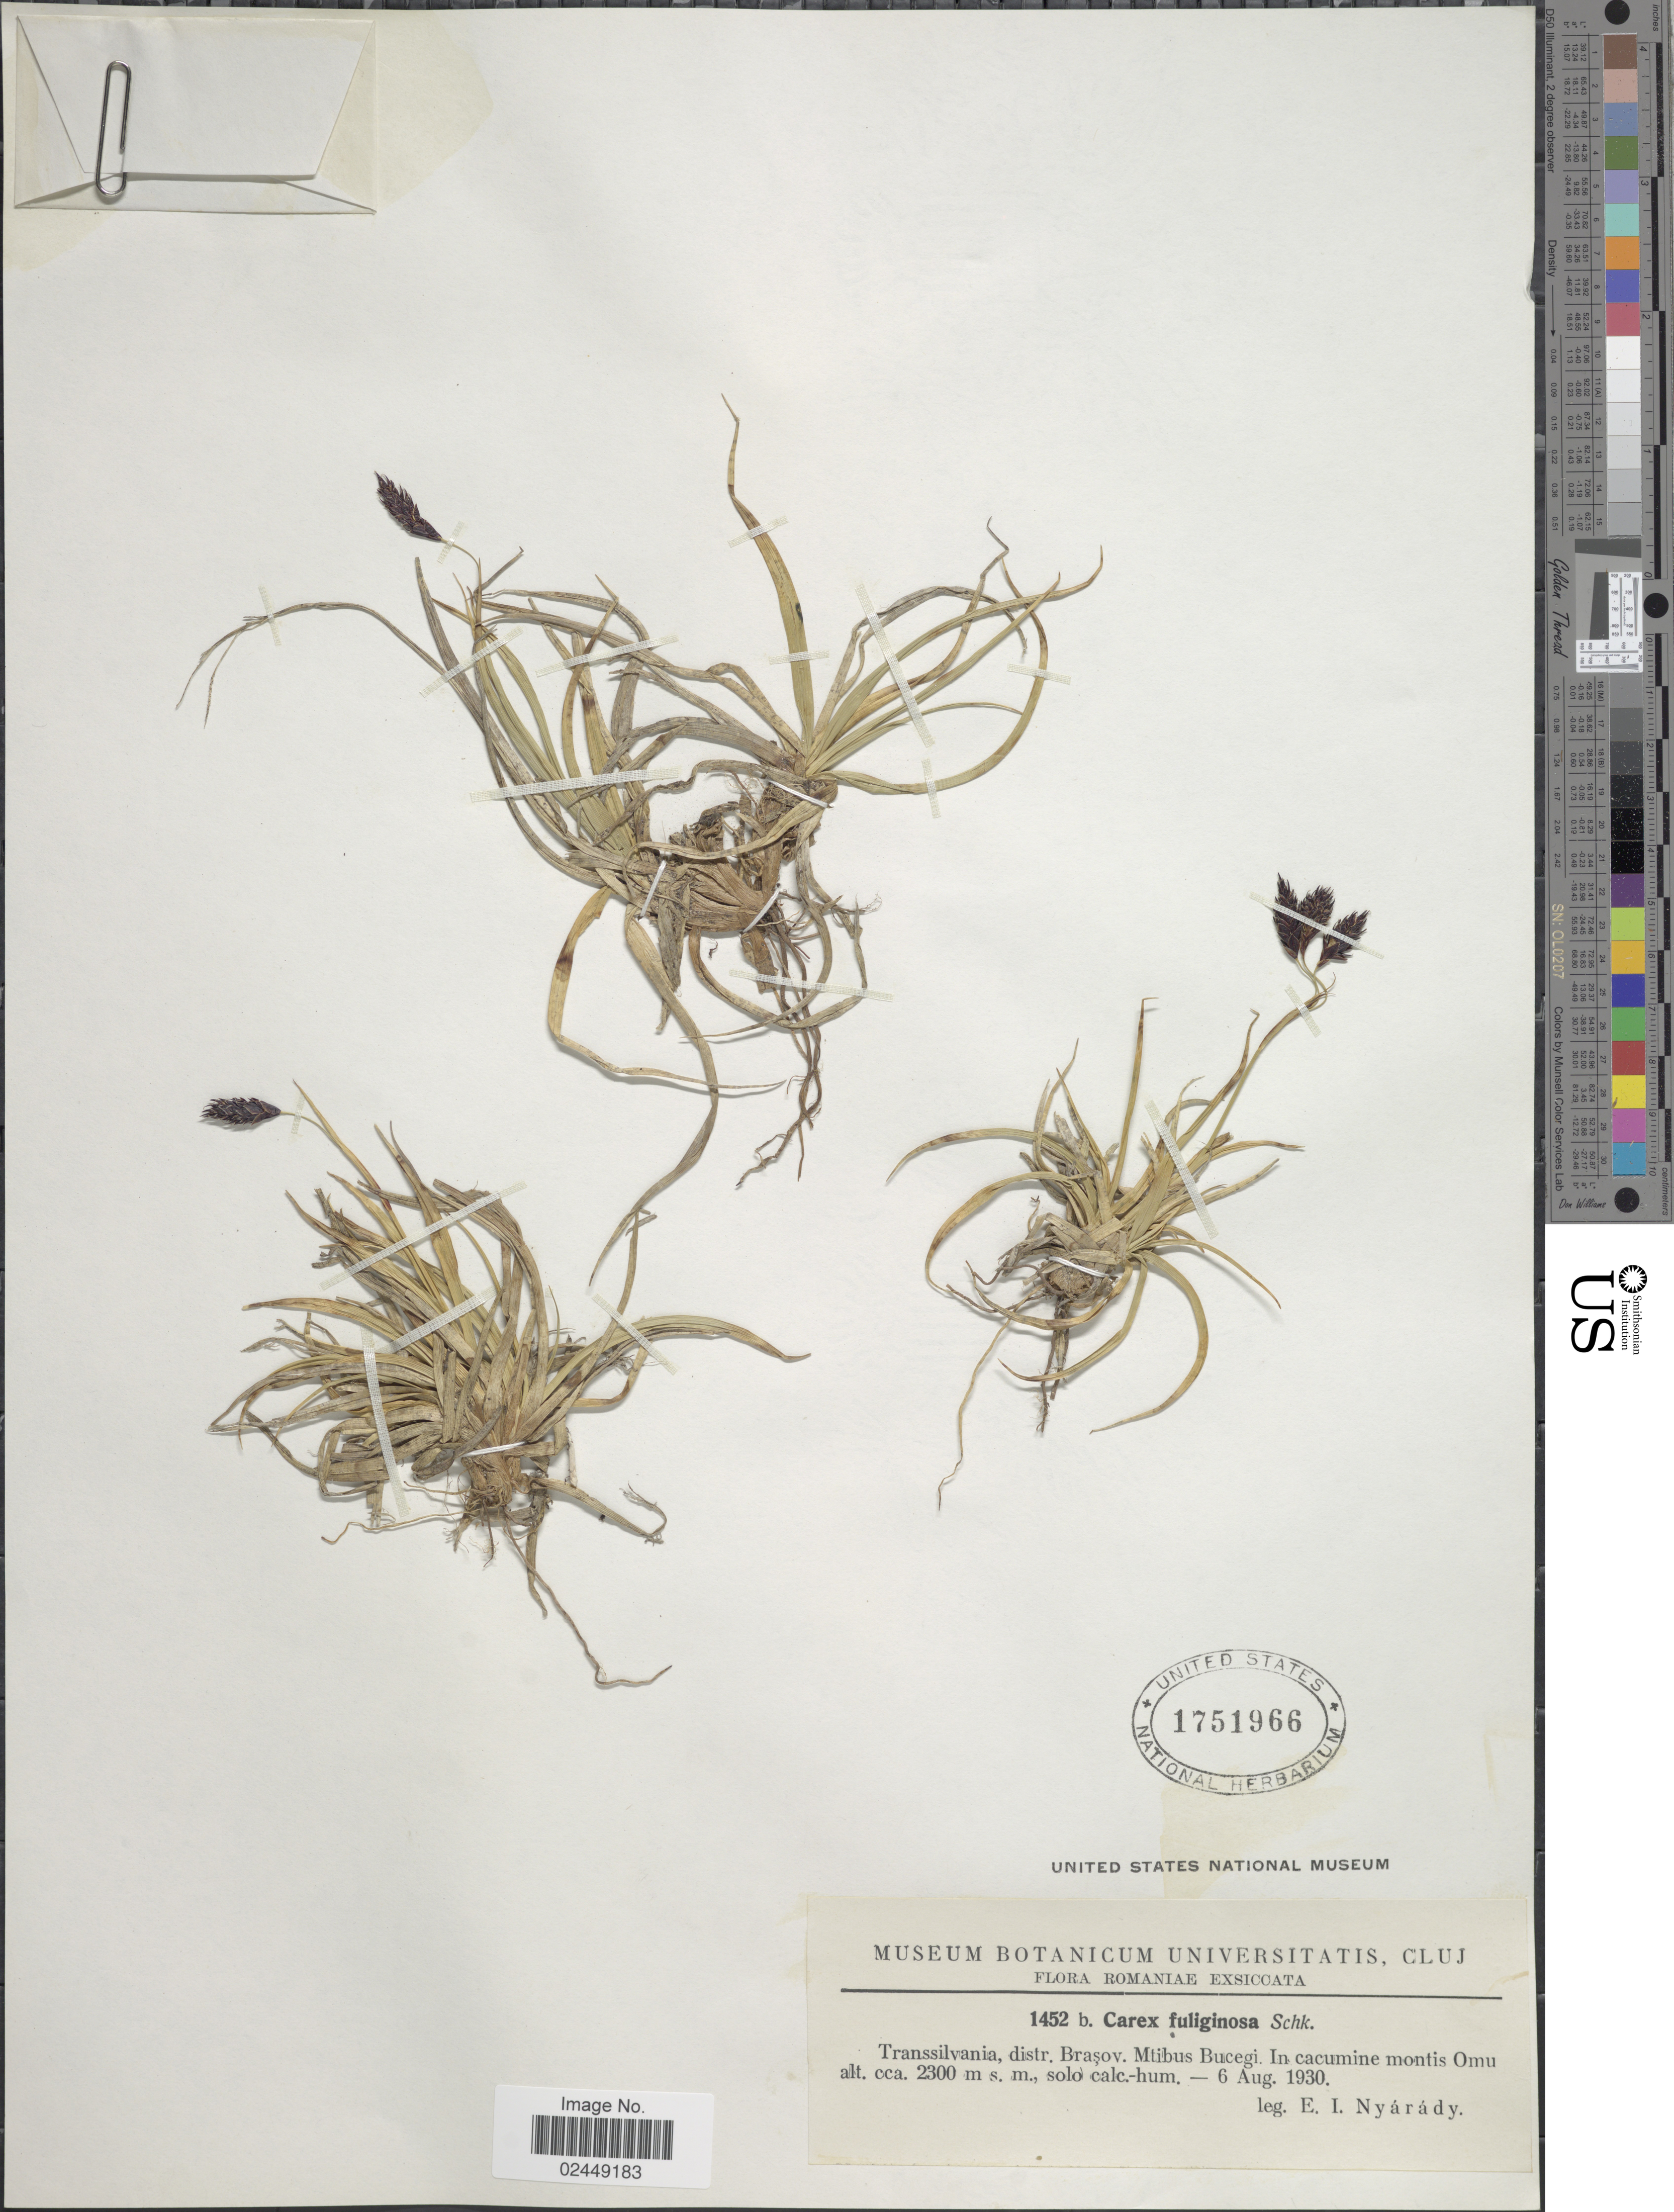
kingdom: Plantae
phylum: Tracheophyta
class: Liliopsida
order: Poales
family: Cyperaceae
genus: Carex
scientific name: Carex fuliginosa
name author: Schkuhr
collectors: E. Nyárády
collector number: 1452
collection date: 1930-08-06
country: Romania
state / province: Brasov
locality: Transsilvania, distr. Brasov. Mtibus Bucegi. In cacumine montis Omu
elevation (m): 2300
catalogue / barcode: US 1751966